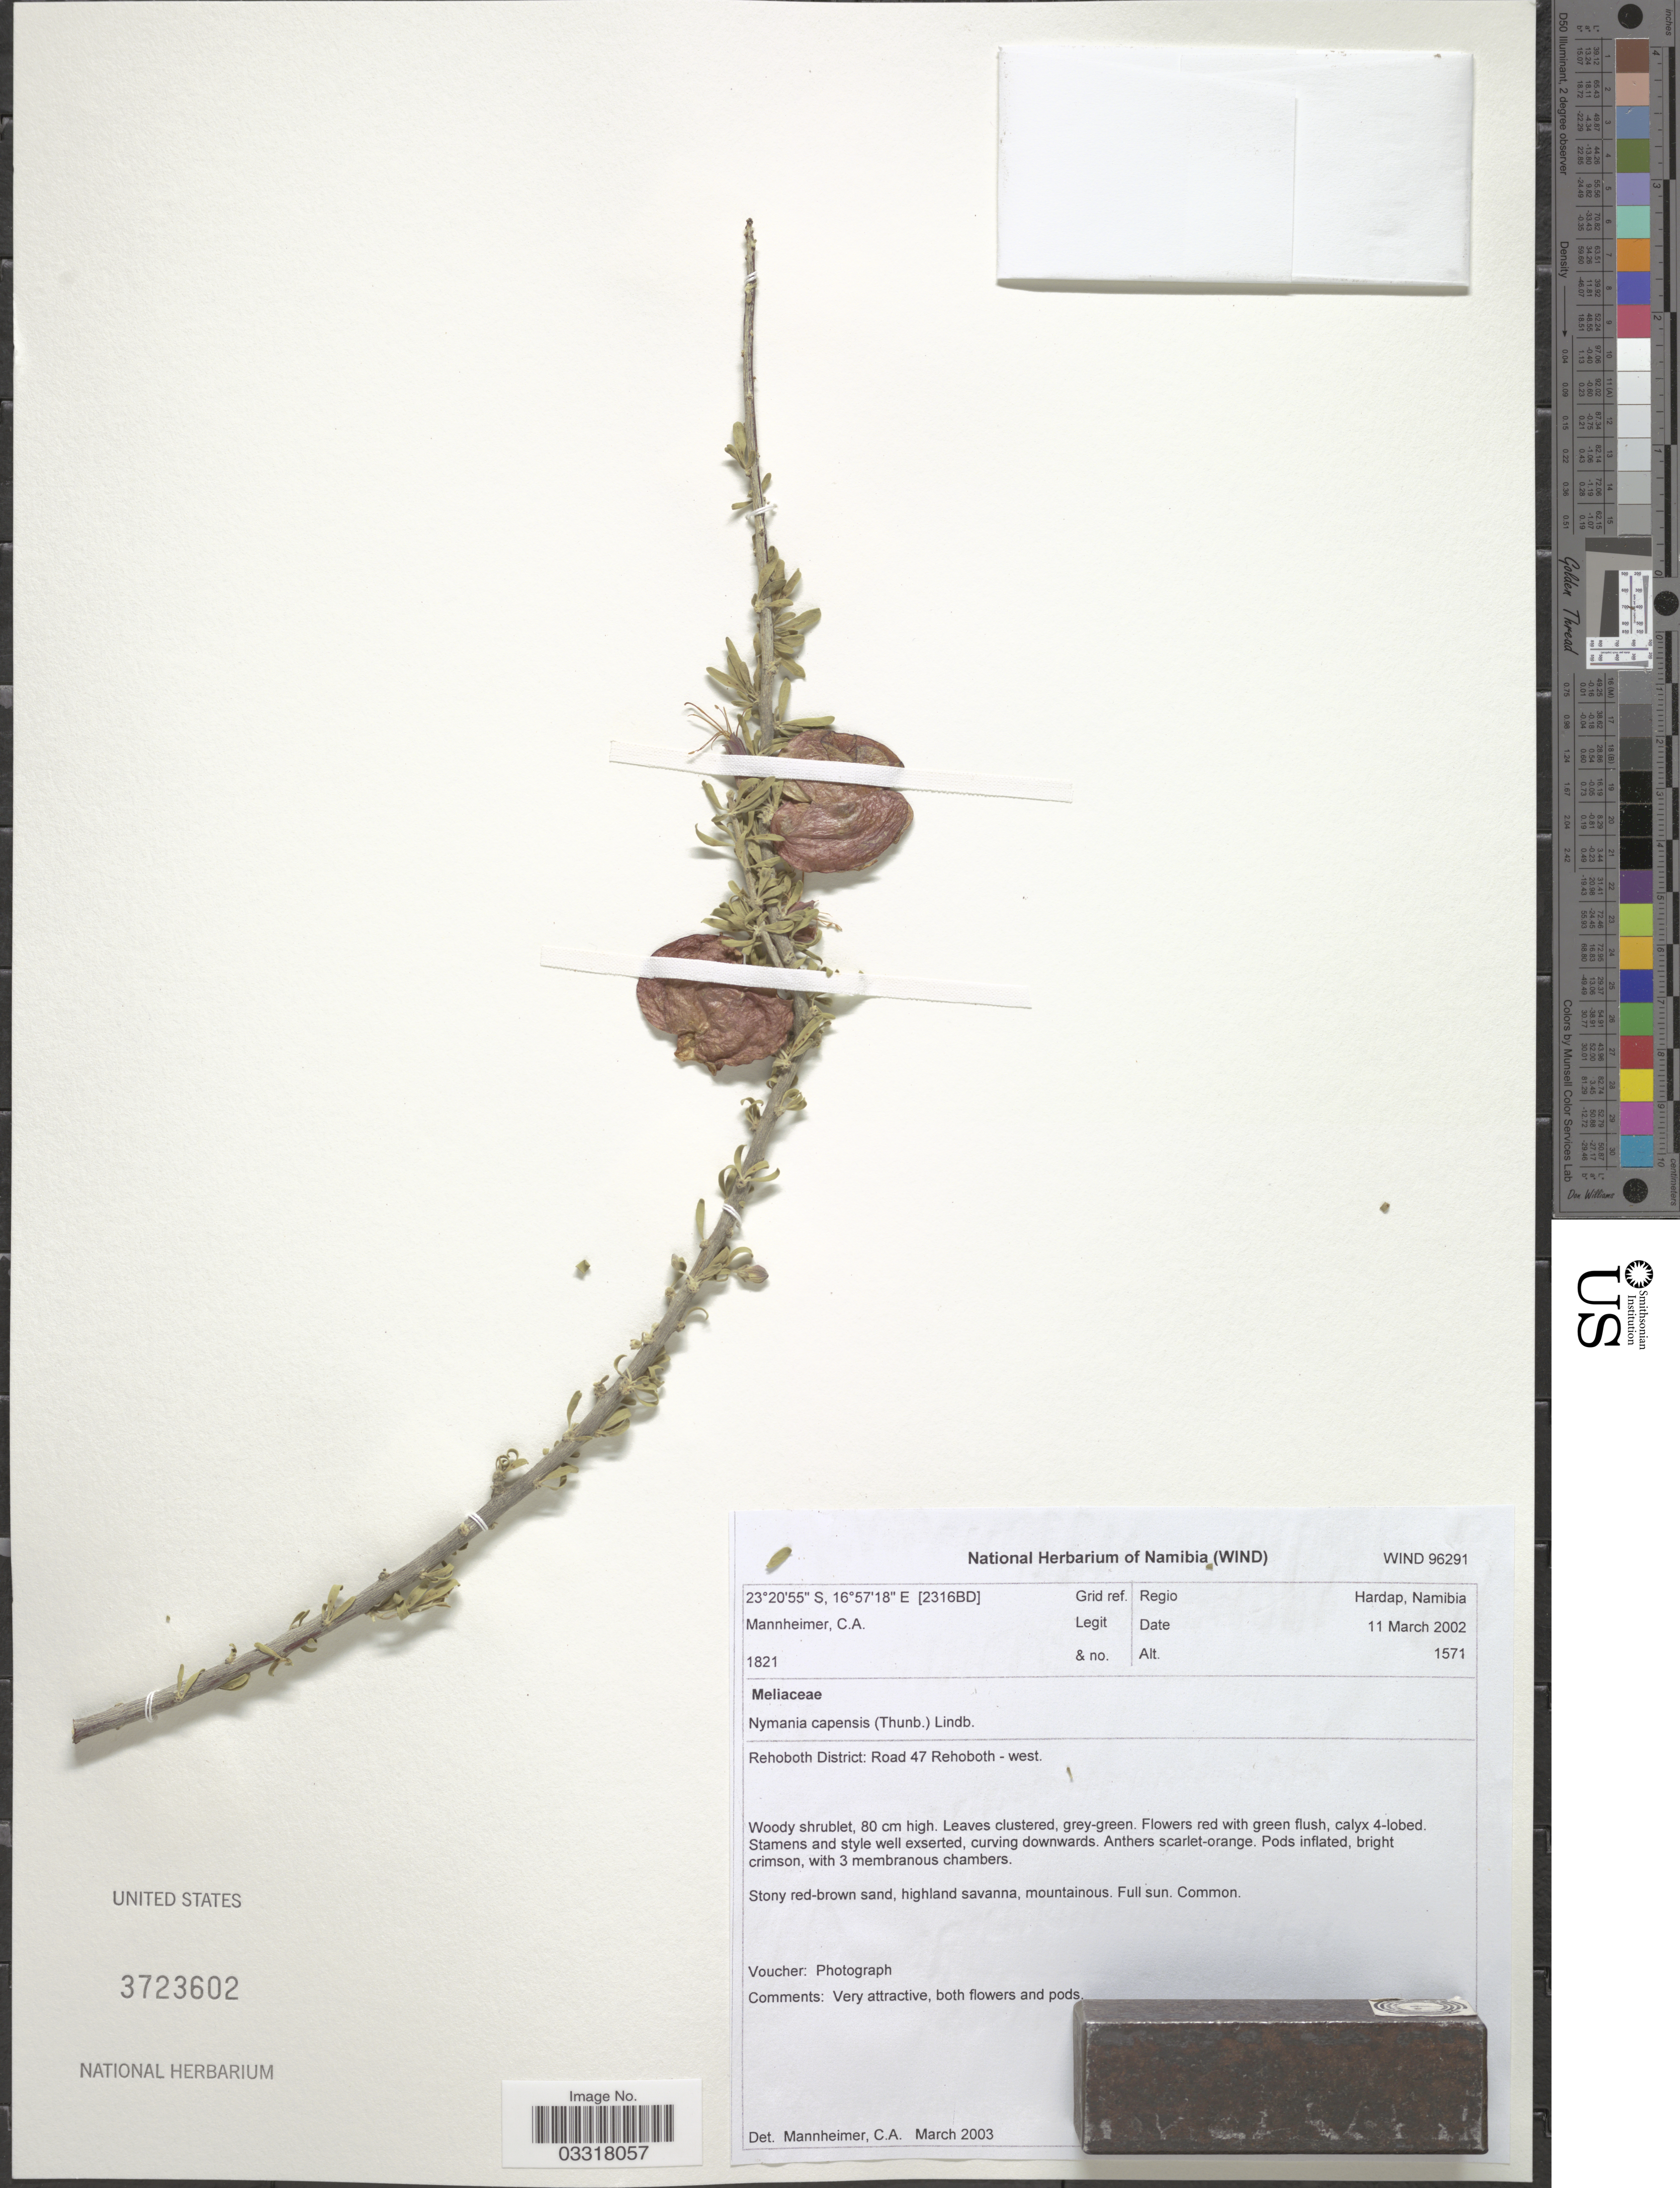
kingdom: Plantae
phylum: Tracheophyta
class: Magnoliopsida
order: Sapindales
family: Meliaceae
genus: Nymania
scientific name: Nymania capensis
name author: (Thunb.) Lindb.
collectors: C. A. Mannheimer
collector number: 1821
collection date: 2002-03-11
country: Namibia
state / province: Hardap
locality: [2316BD] Grid ref. Regio Hardap, Namibia. Rehoboth District: Road 47 Rehoboth - west.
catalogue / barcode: US 3723602